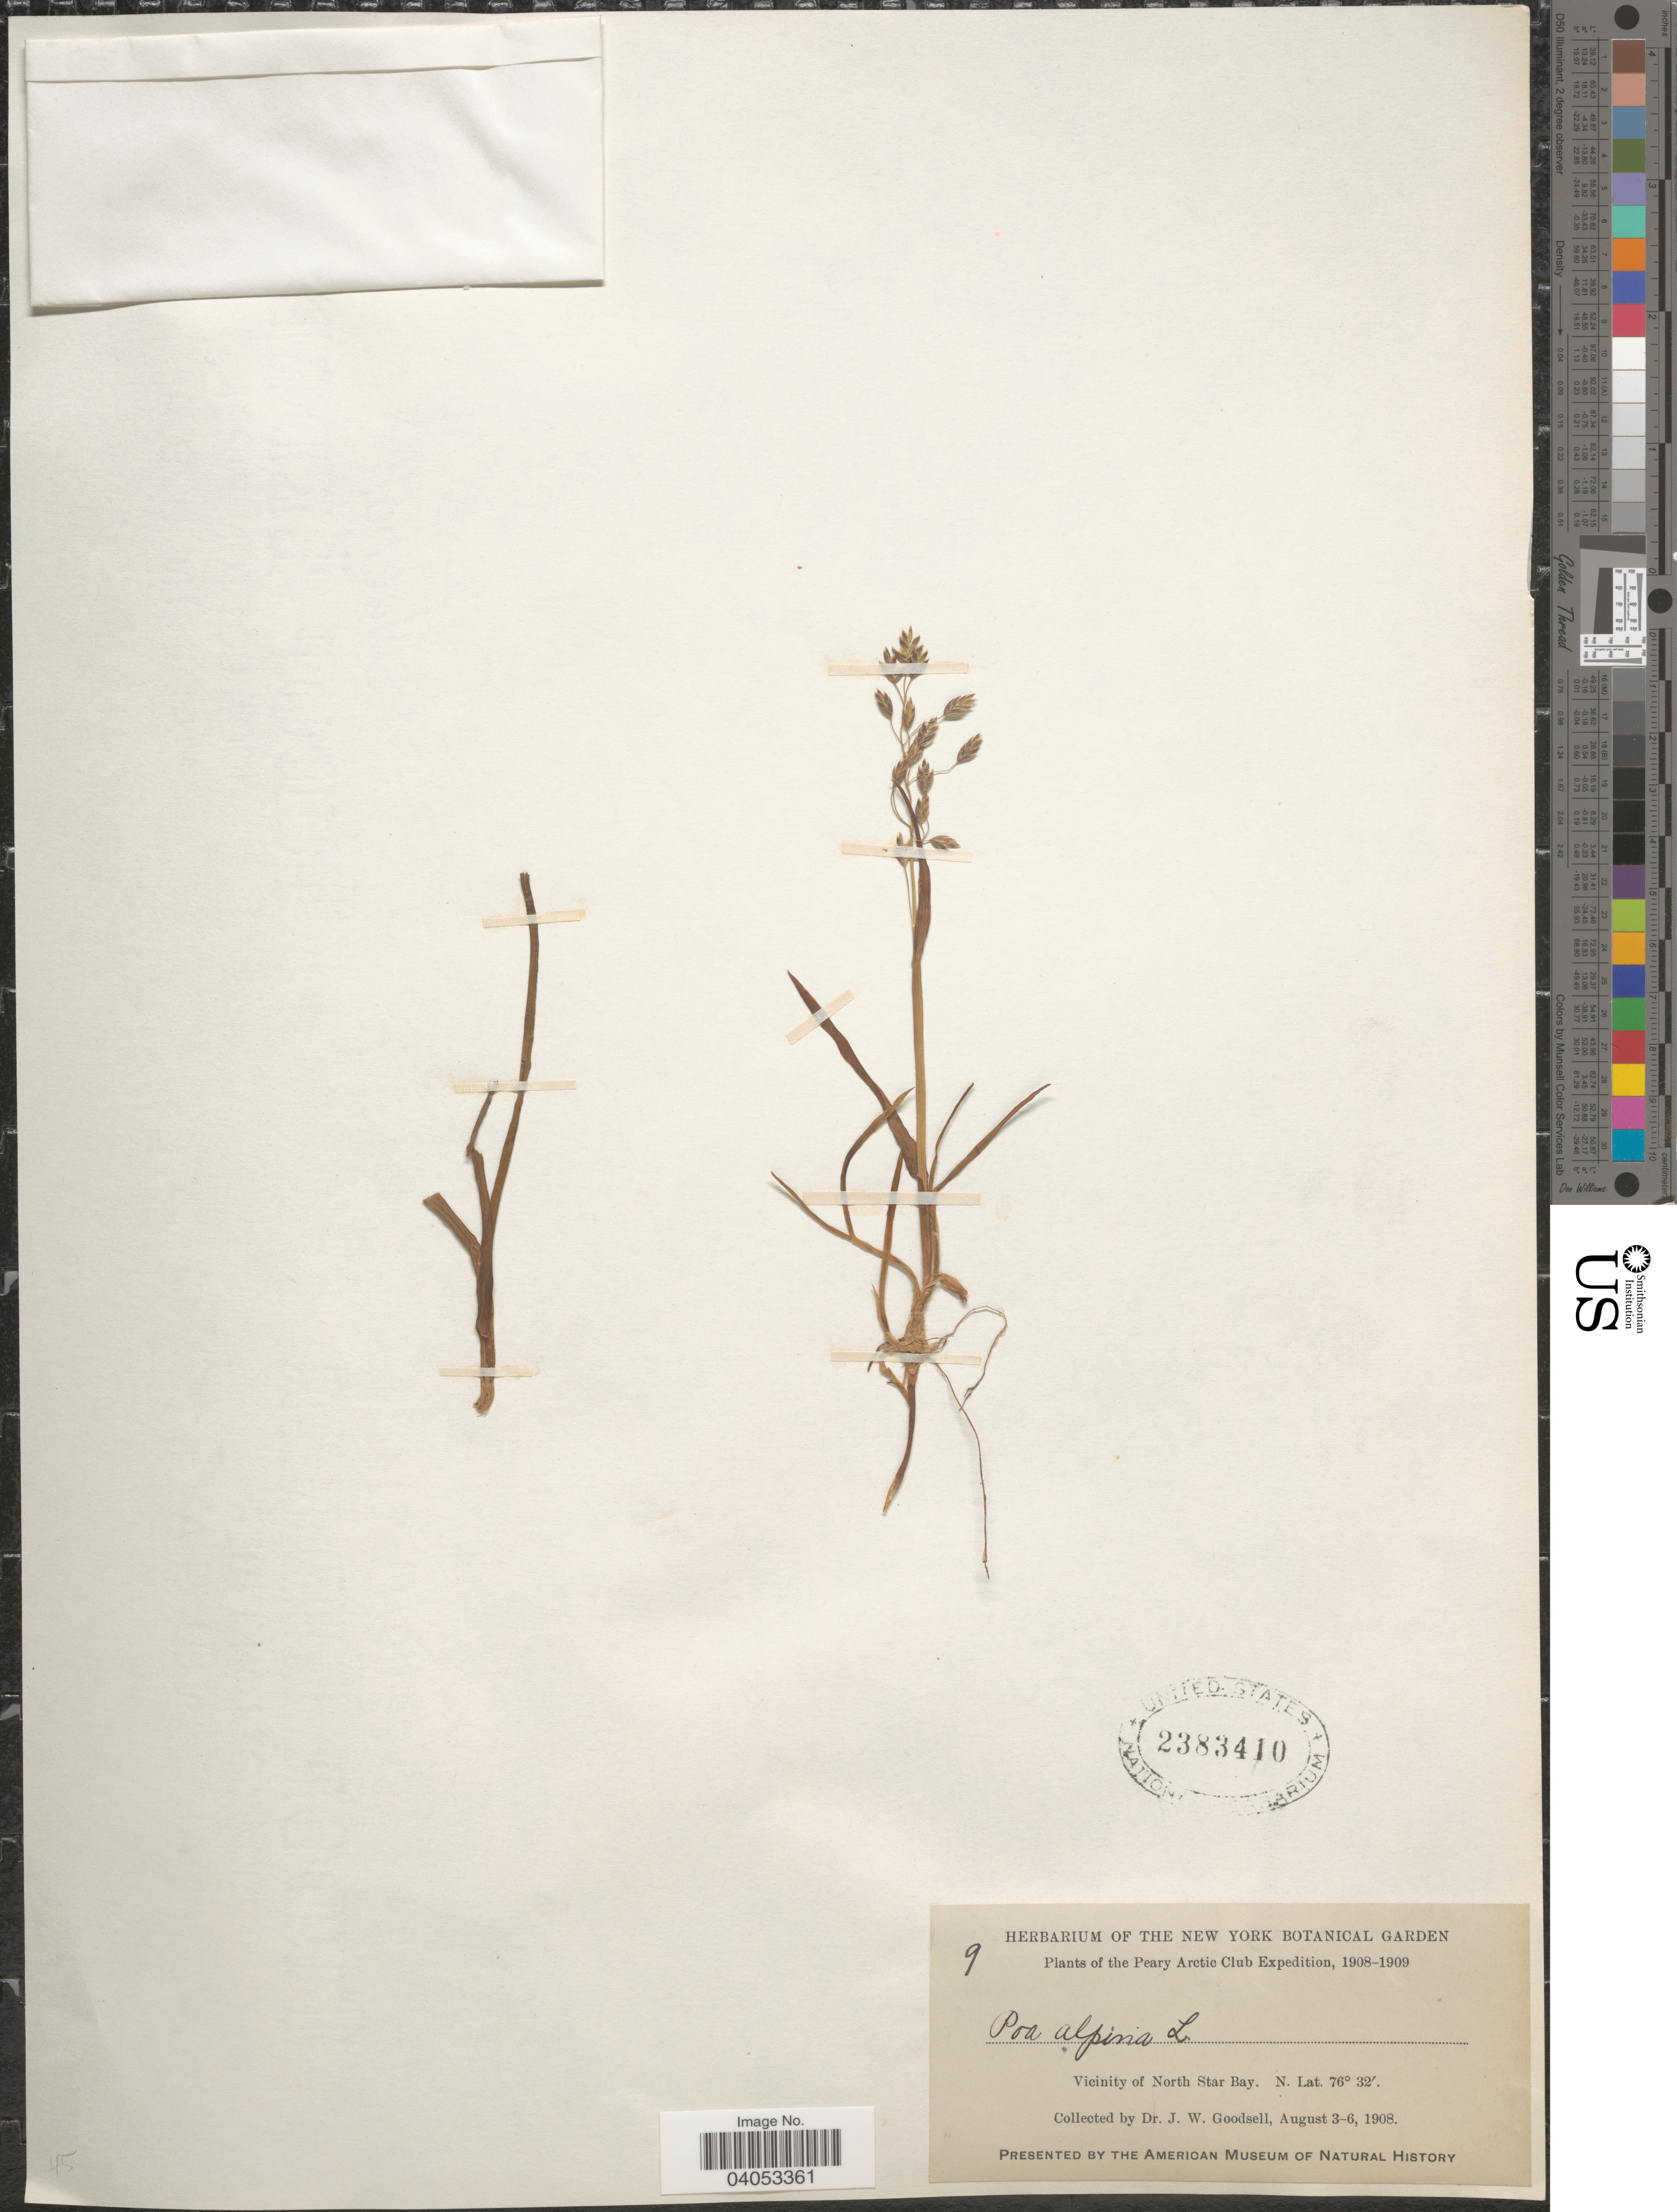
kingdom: Plantae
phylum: Tracheophyta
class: Liliopsida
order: Poales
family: Poaceae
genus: Poa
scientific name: Poa alpina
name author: L.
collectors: J. Goodsell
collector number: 9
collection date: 1908-08-03/1908-08-06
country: Greenland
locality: Vicinity of North Star Bay.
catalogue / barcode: US 2383410